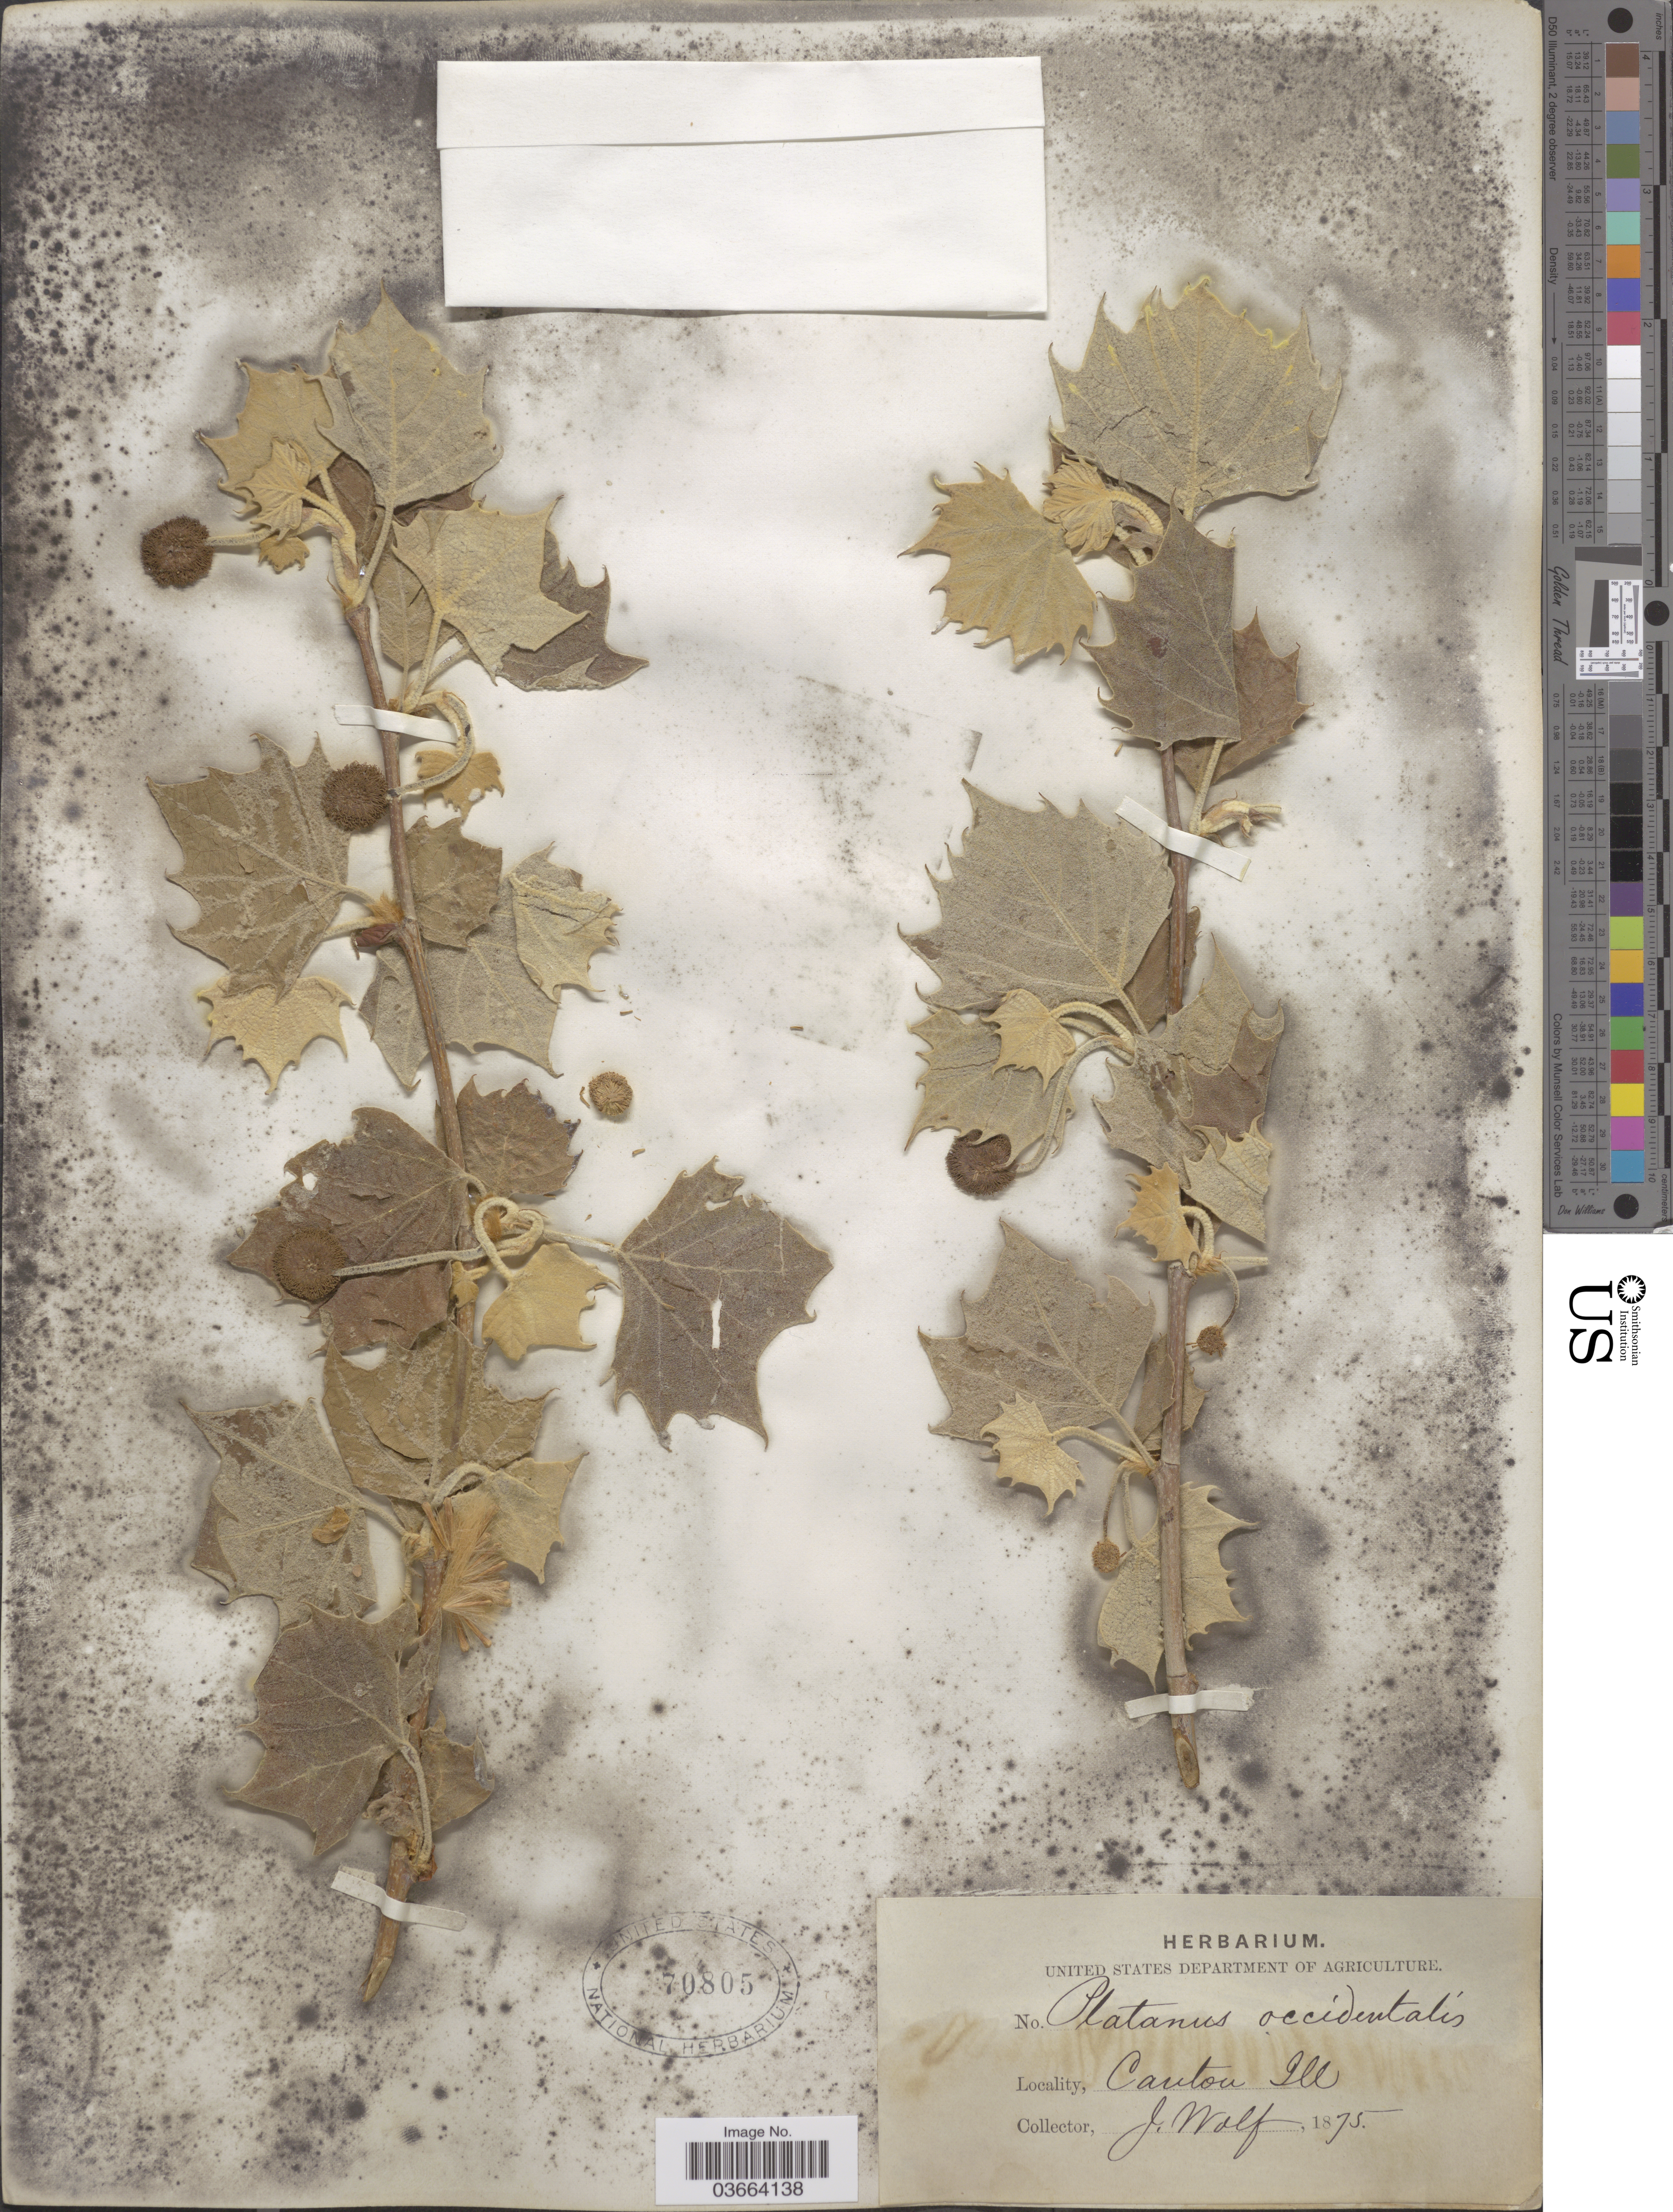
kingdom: Plantae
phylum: Tracheophyta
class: Magnoliopsida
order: Proteales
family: Platanaceae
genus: Platanus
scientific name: Platanus occidentalis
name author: L.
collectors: J. Wolf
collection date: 1875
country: United States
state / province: Illinois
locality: Canton.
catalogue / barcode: US 70805